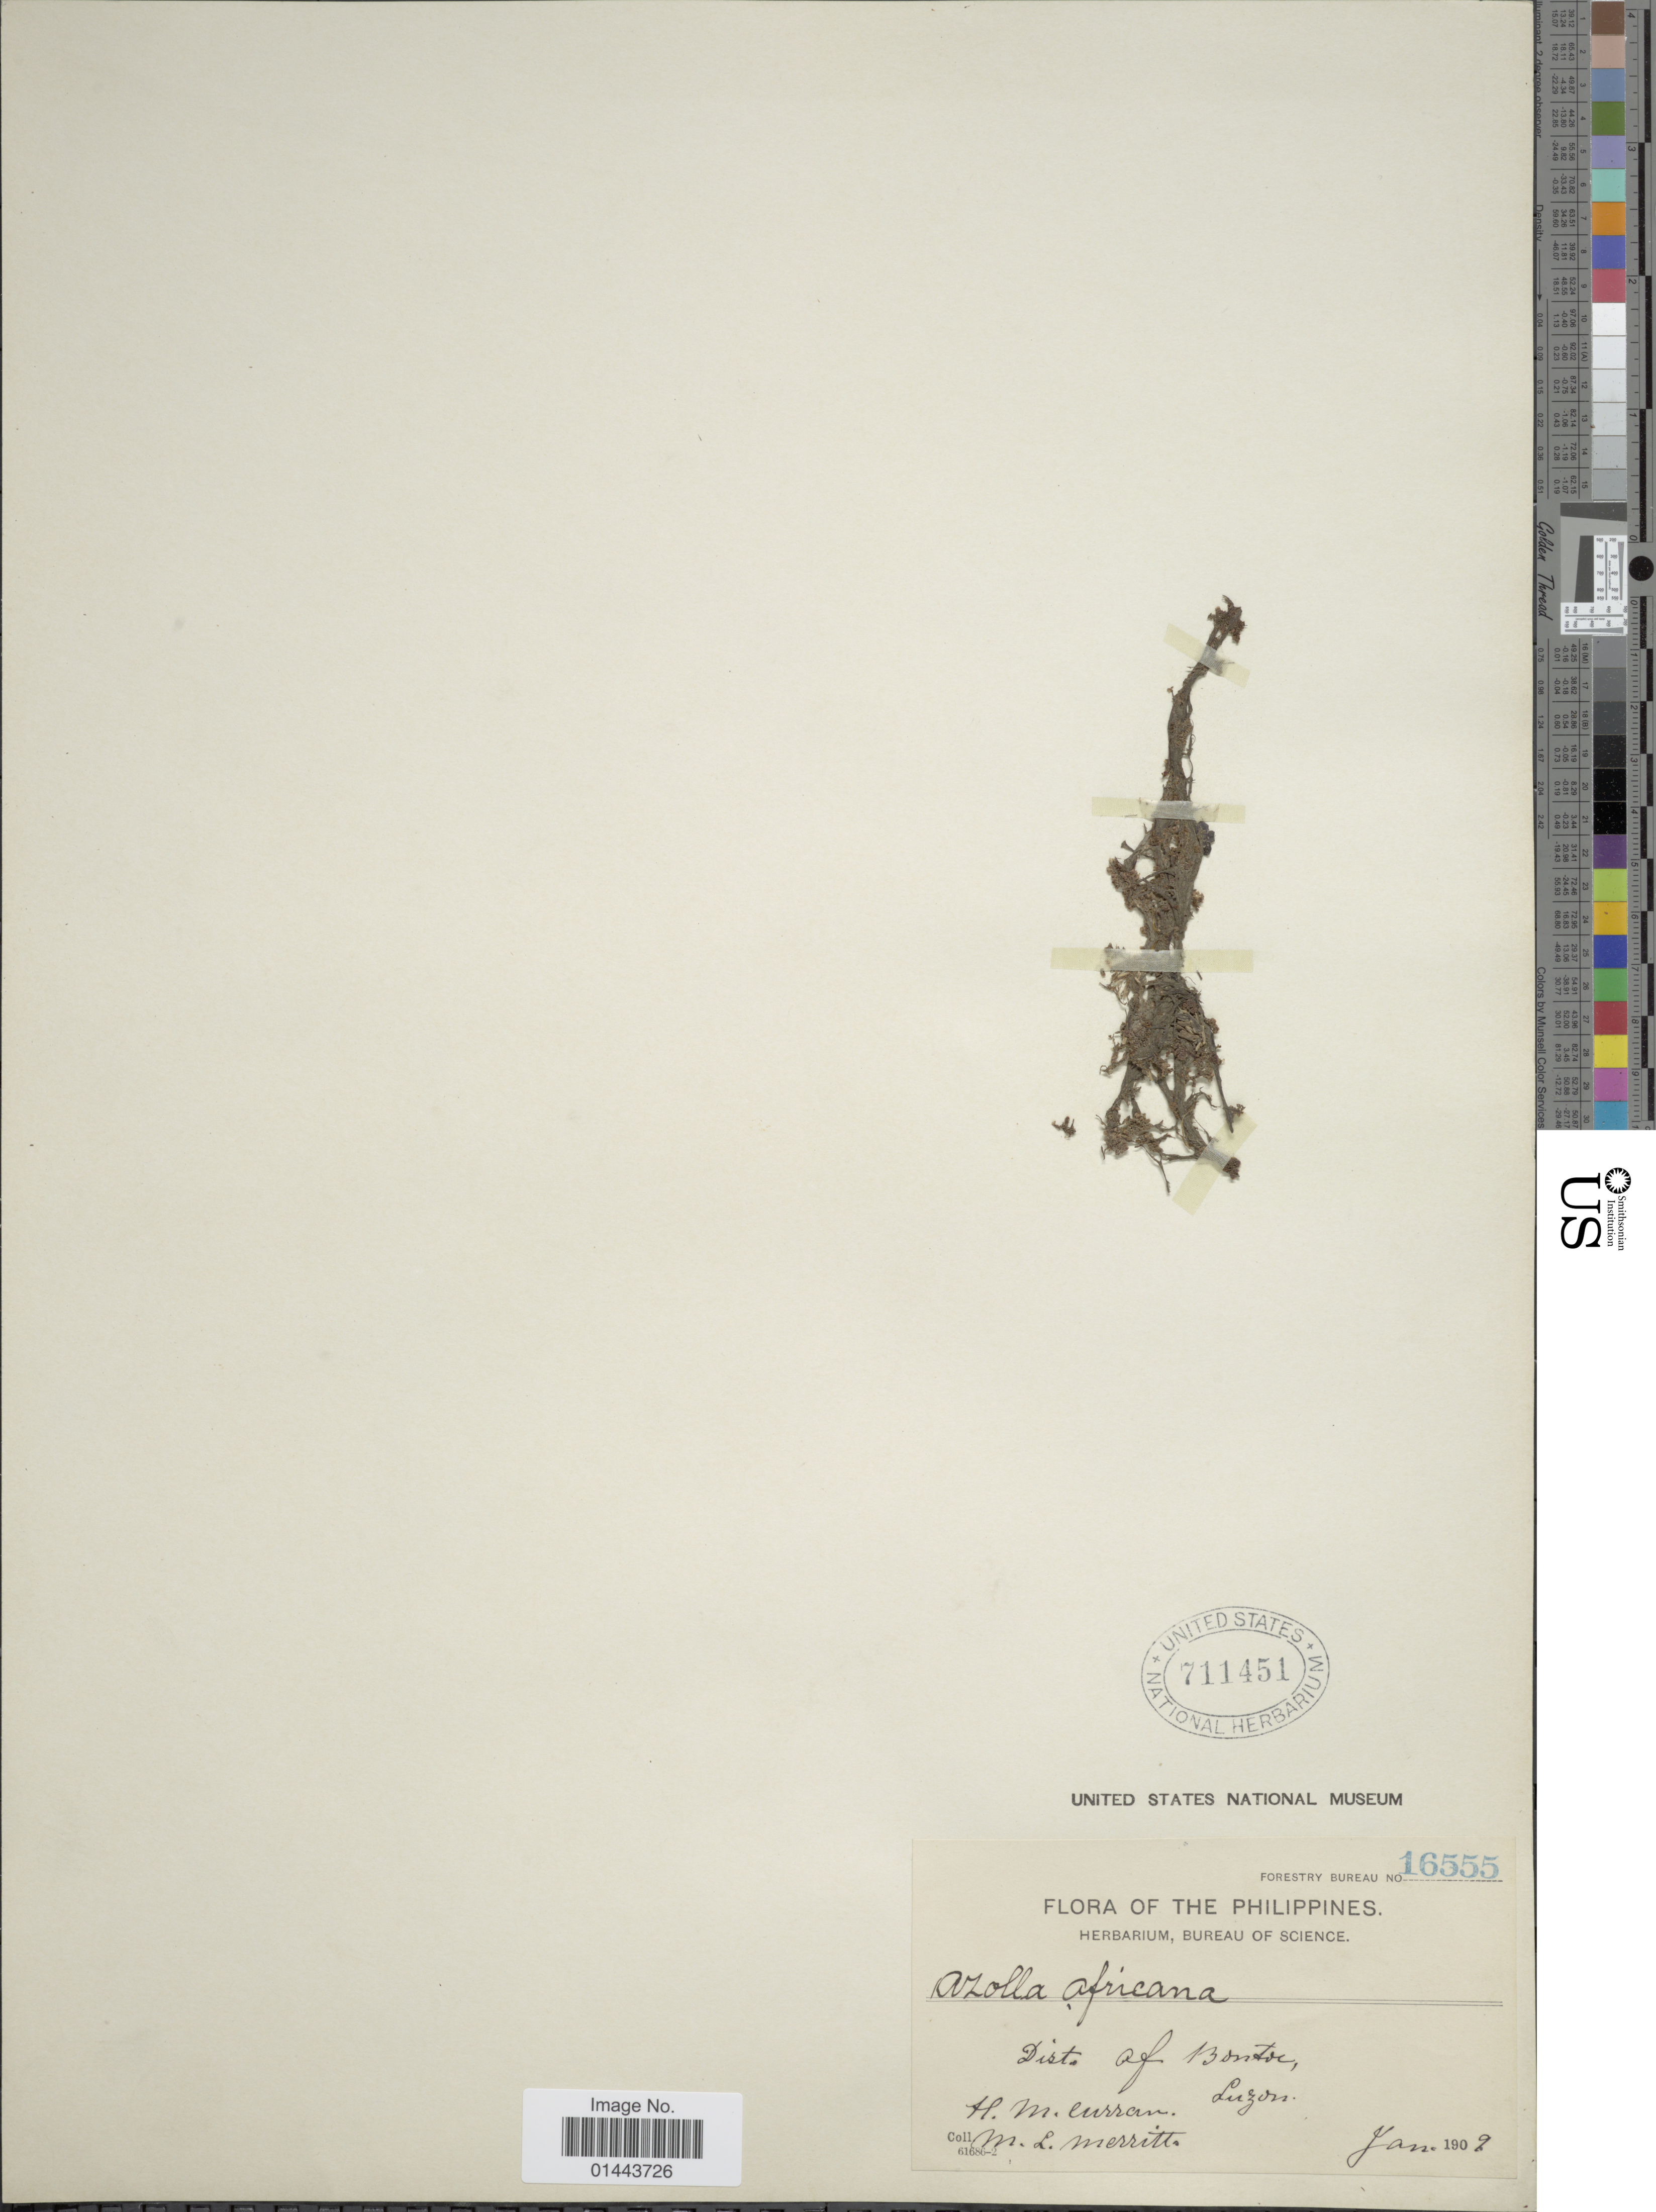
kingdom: Plantae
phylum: Tracheophyta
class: Polypodiopsida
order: Salviniales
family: Salviniaceae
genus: Azolla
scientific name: Azolla pinnata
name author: R. Br.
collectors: H. M. Curran & M. L. Merritt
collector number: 16555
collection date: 1909-01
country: Philippines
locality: Dist. of Bontoe, Luzon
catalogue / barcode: US 711451